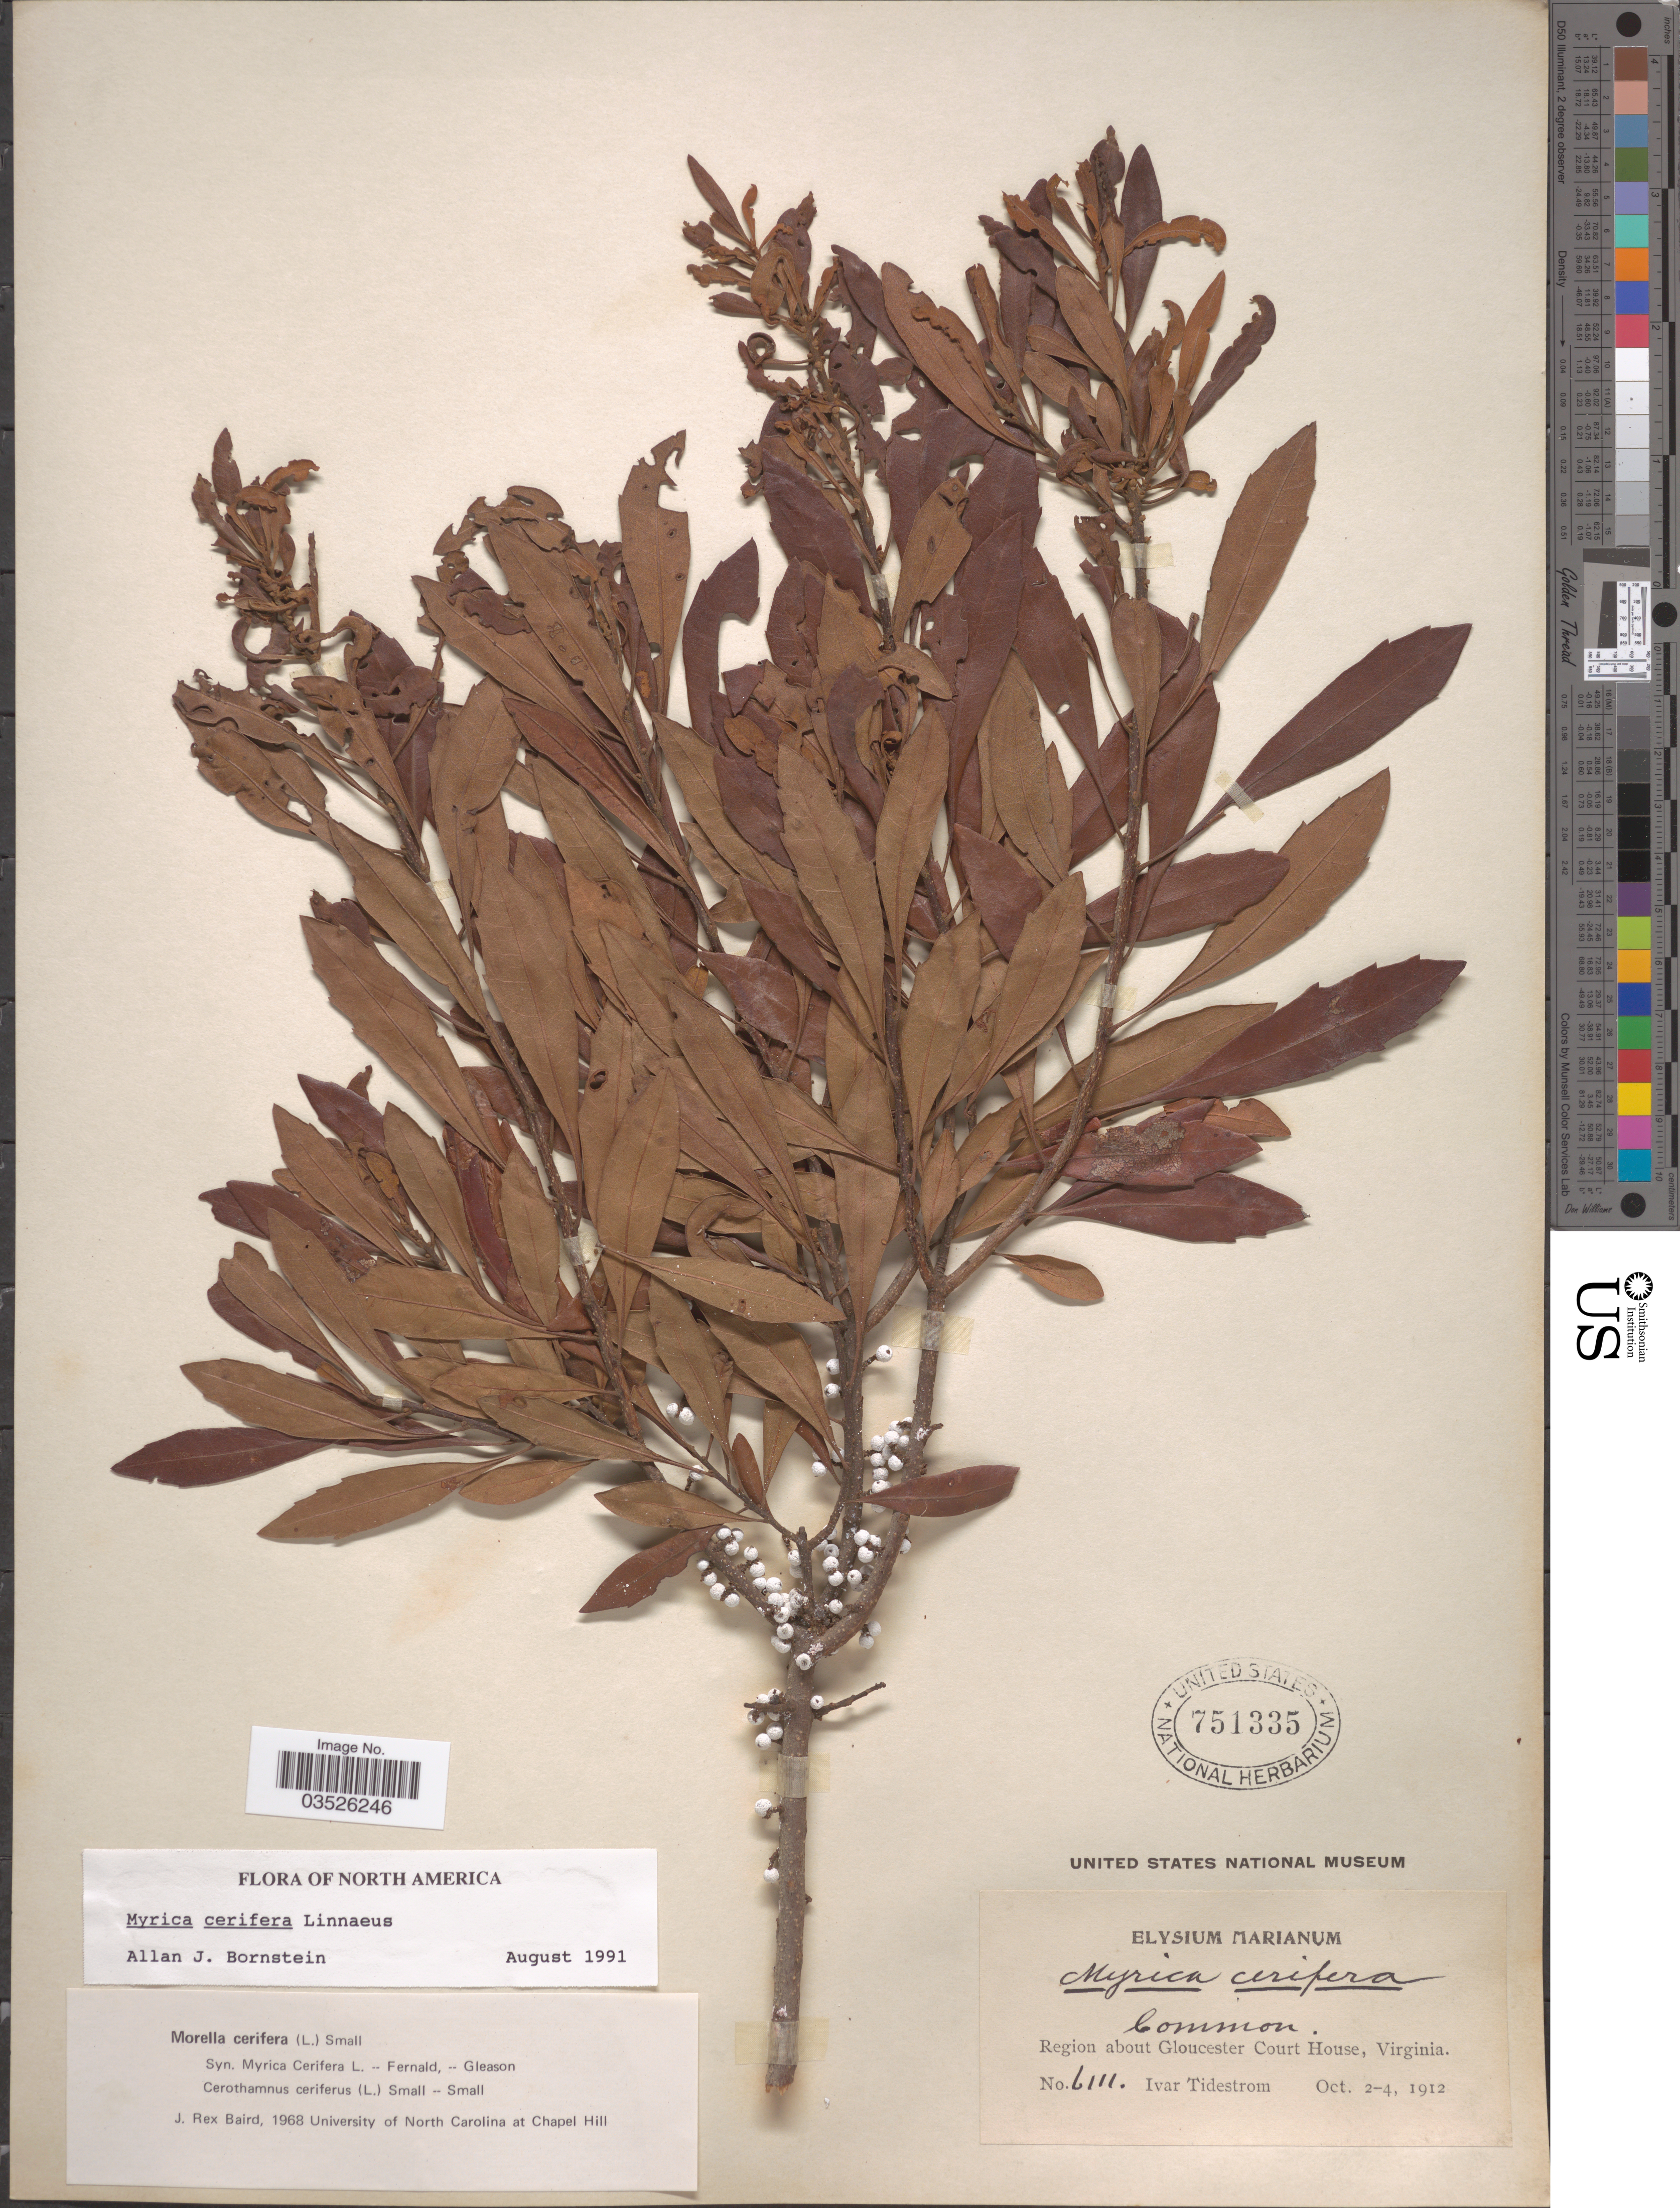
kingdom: Plantae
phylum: Tracheophyta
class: Magnoliopsida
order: Fagales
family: Myricaceae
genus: Morella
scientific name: Morella cerifera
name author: (L.) Small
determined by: Baird, James Rex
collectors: I. F. Tidestrom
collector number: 6111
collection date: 1912-10-02/1912-10-04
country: United States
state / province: Virginia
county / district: Gloucester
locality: Region about Gloucester Court House.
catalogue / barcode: US 751335